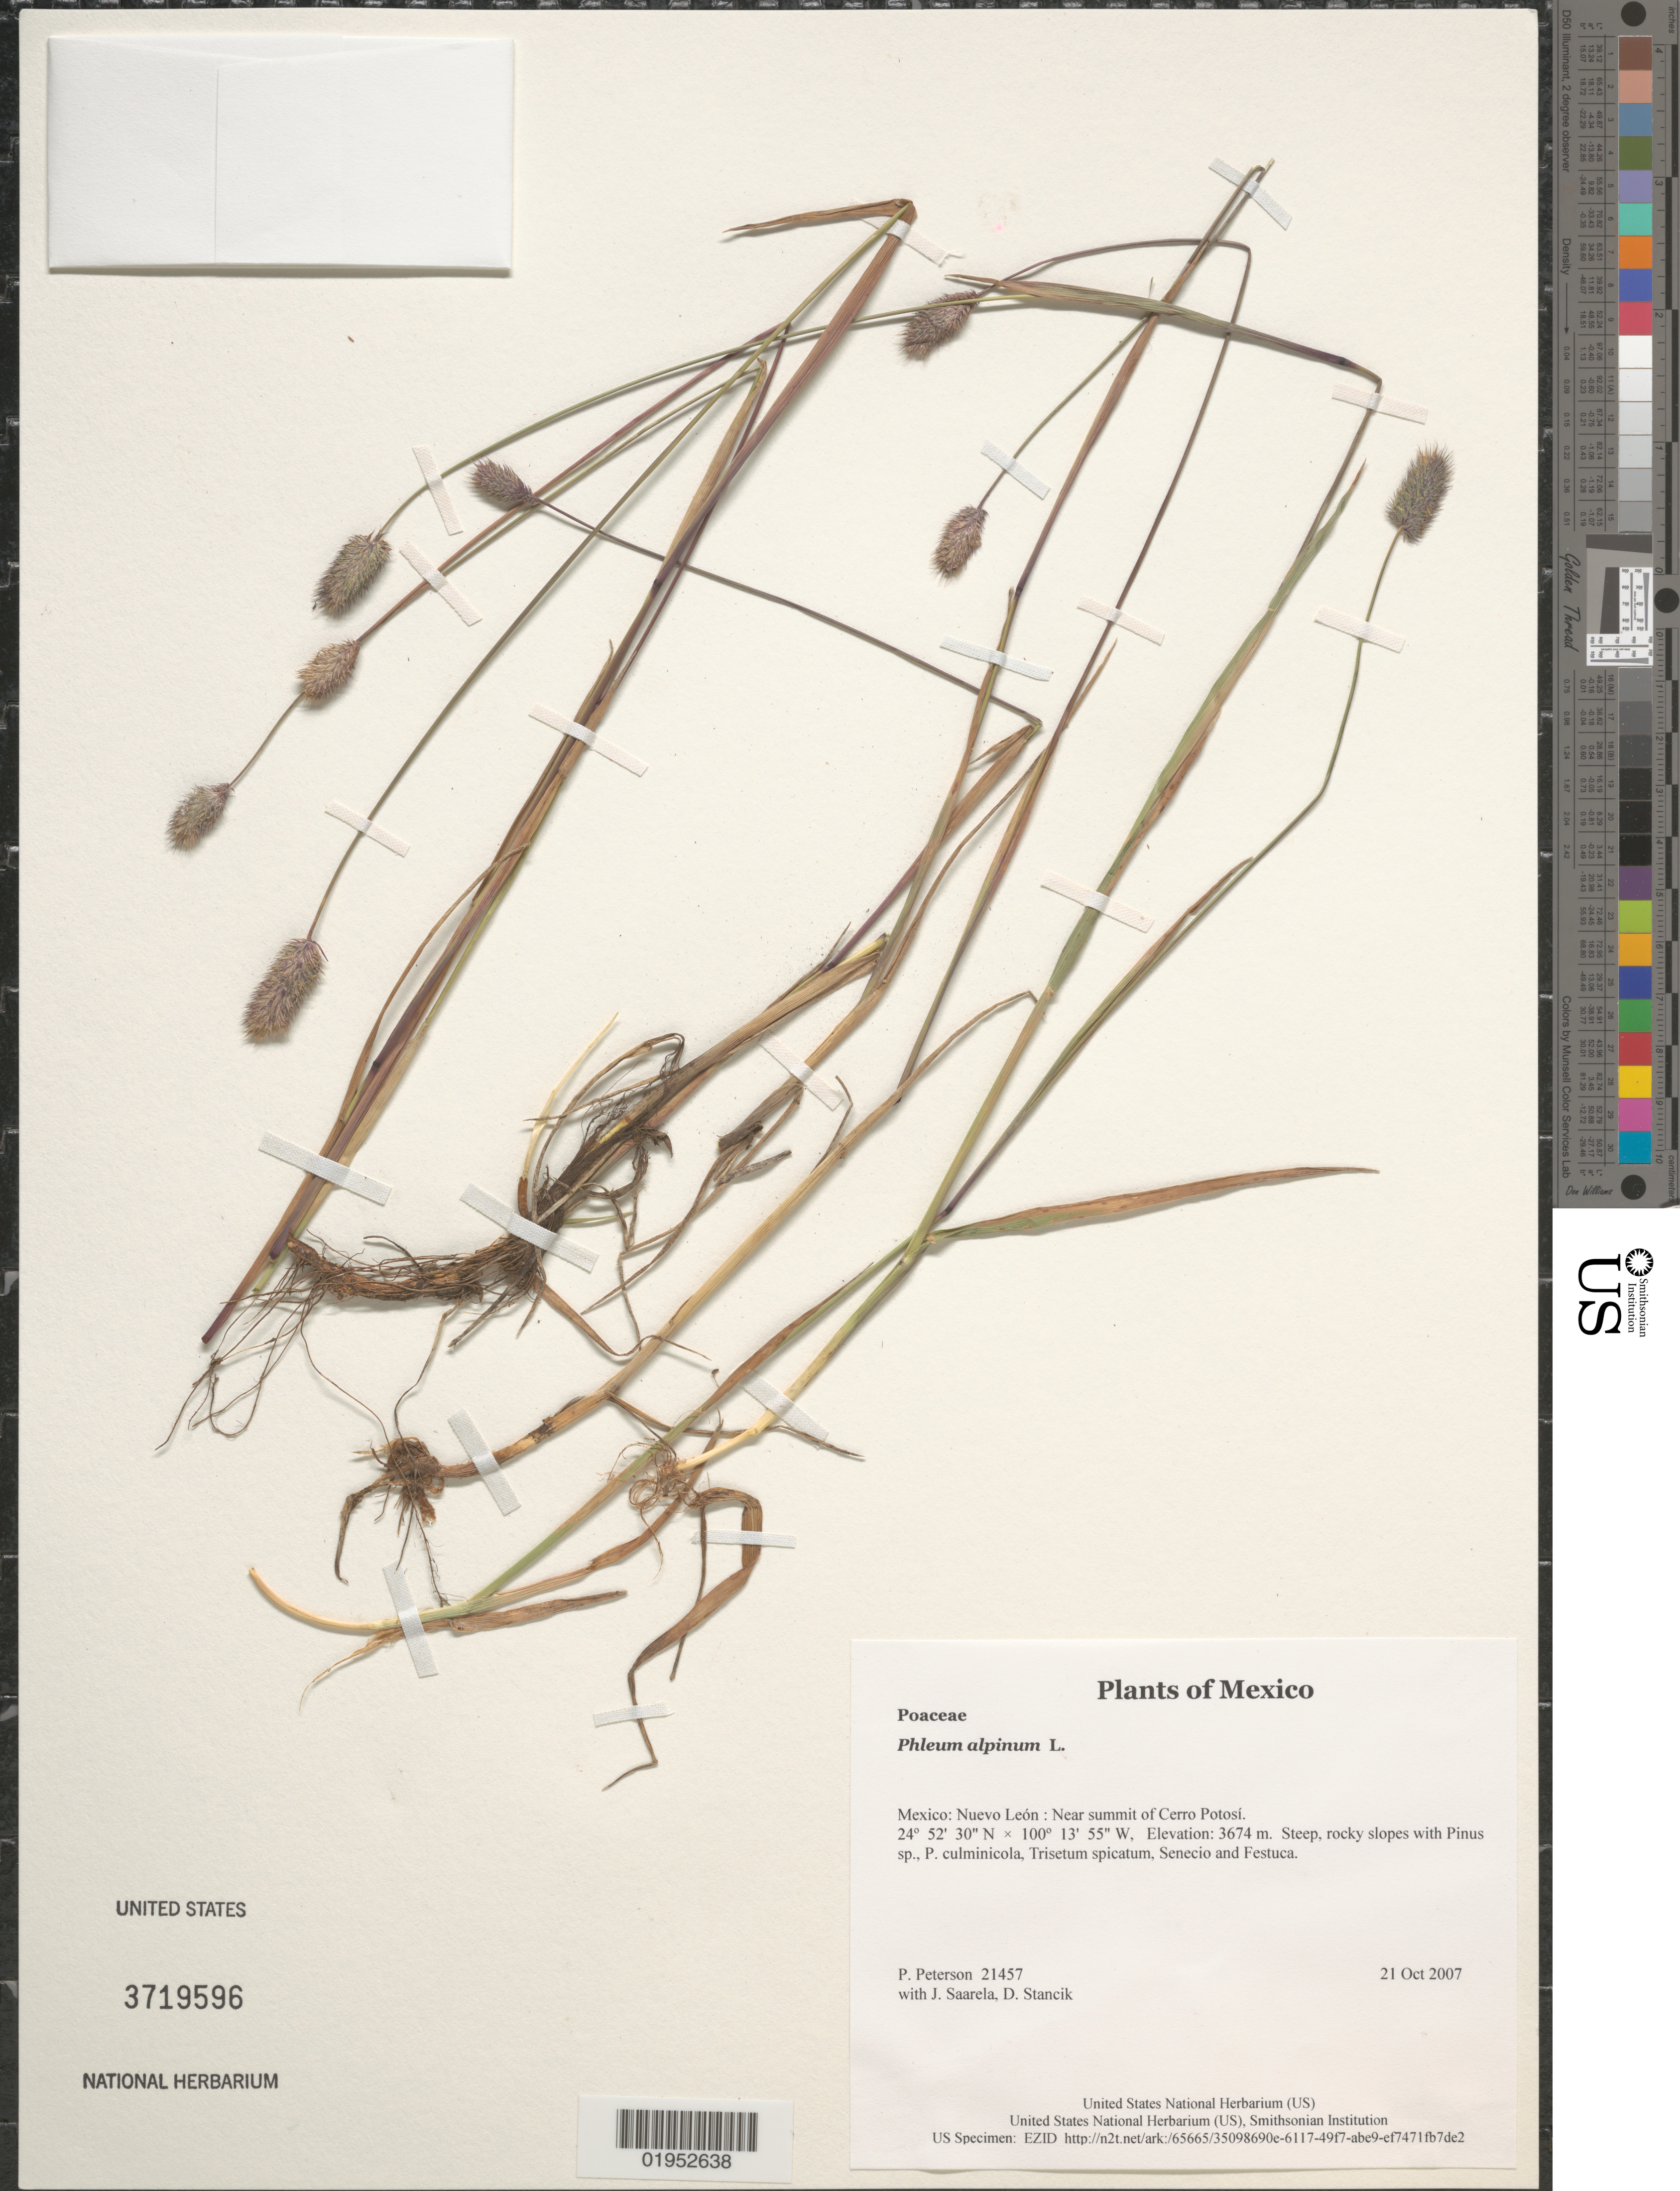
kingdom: Plantae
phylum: Tracheophyta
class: Liliopsida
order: Poales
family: Poaceae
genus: Phleum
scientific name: Phleum alpinum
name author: L.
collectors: P. M. Peterson, J. Saarela & D. Stancik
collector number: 21457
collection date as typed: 21 Oct 2007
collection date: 2007-10-21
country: Mexico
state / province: Nuevo León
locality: Near summit of Cerro Potosí.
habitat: Steep, rocky slopes with Pinus sp., P. culminicola, Trisetum spicatum, Senecio and Festuca.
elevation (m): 3674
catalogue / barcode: US 3719596